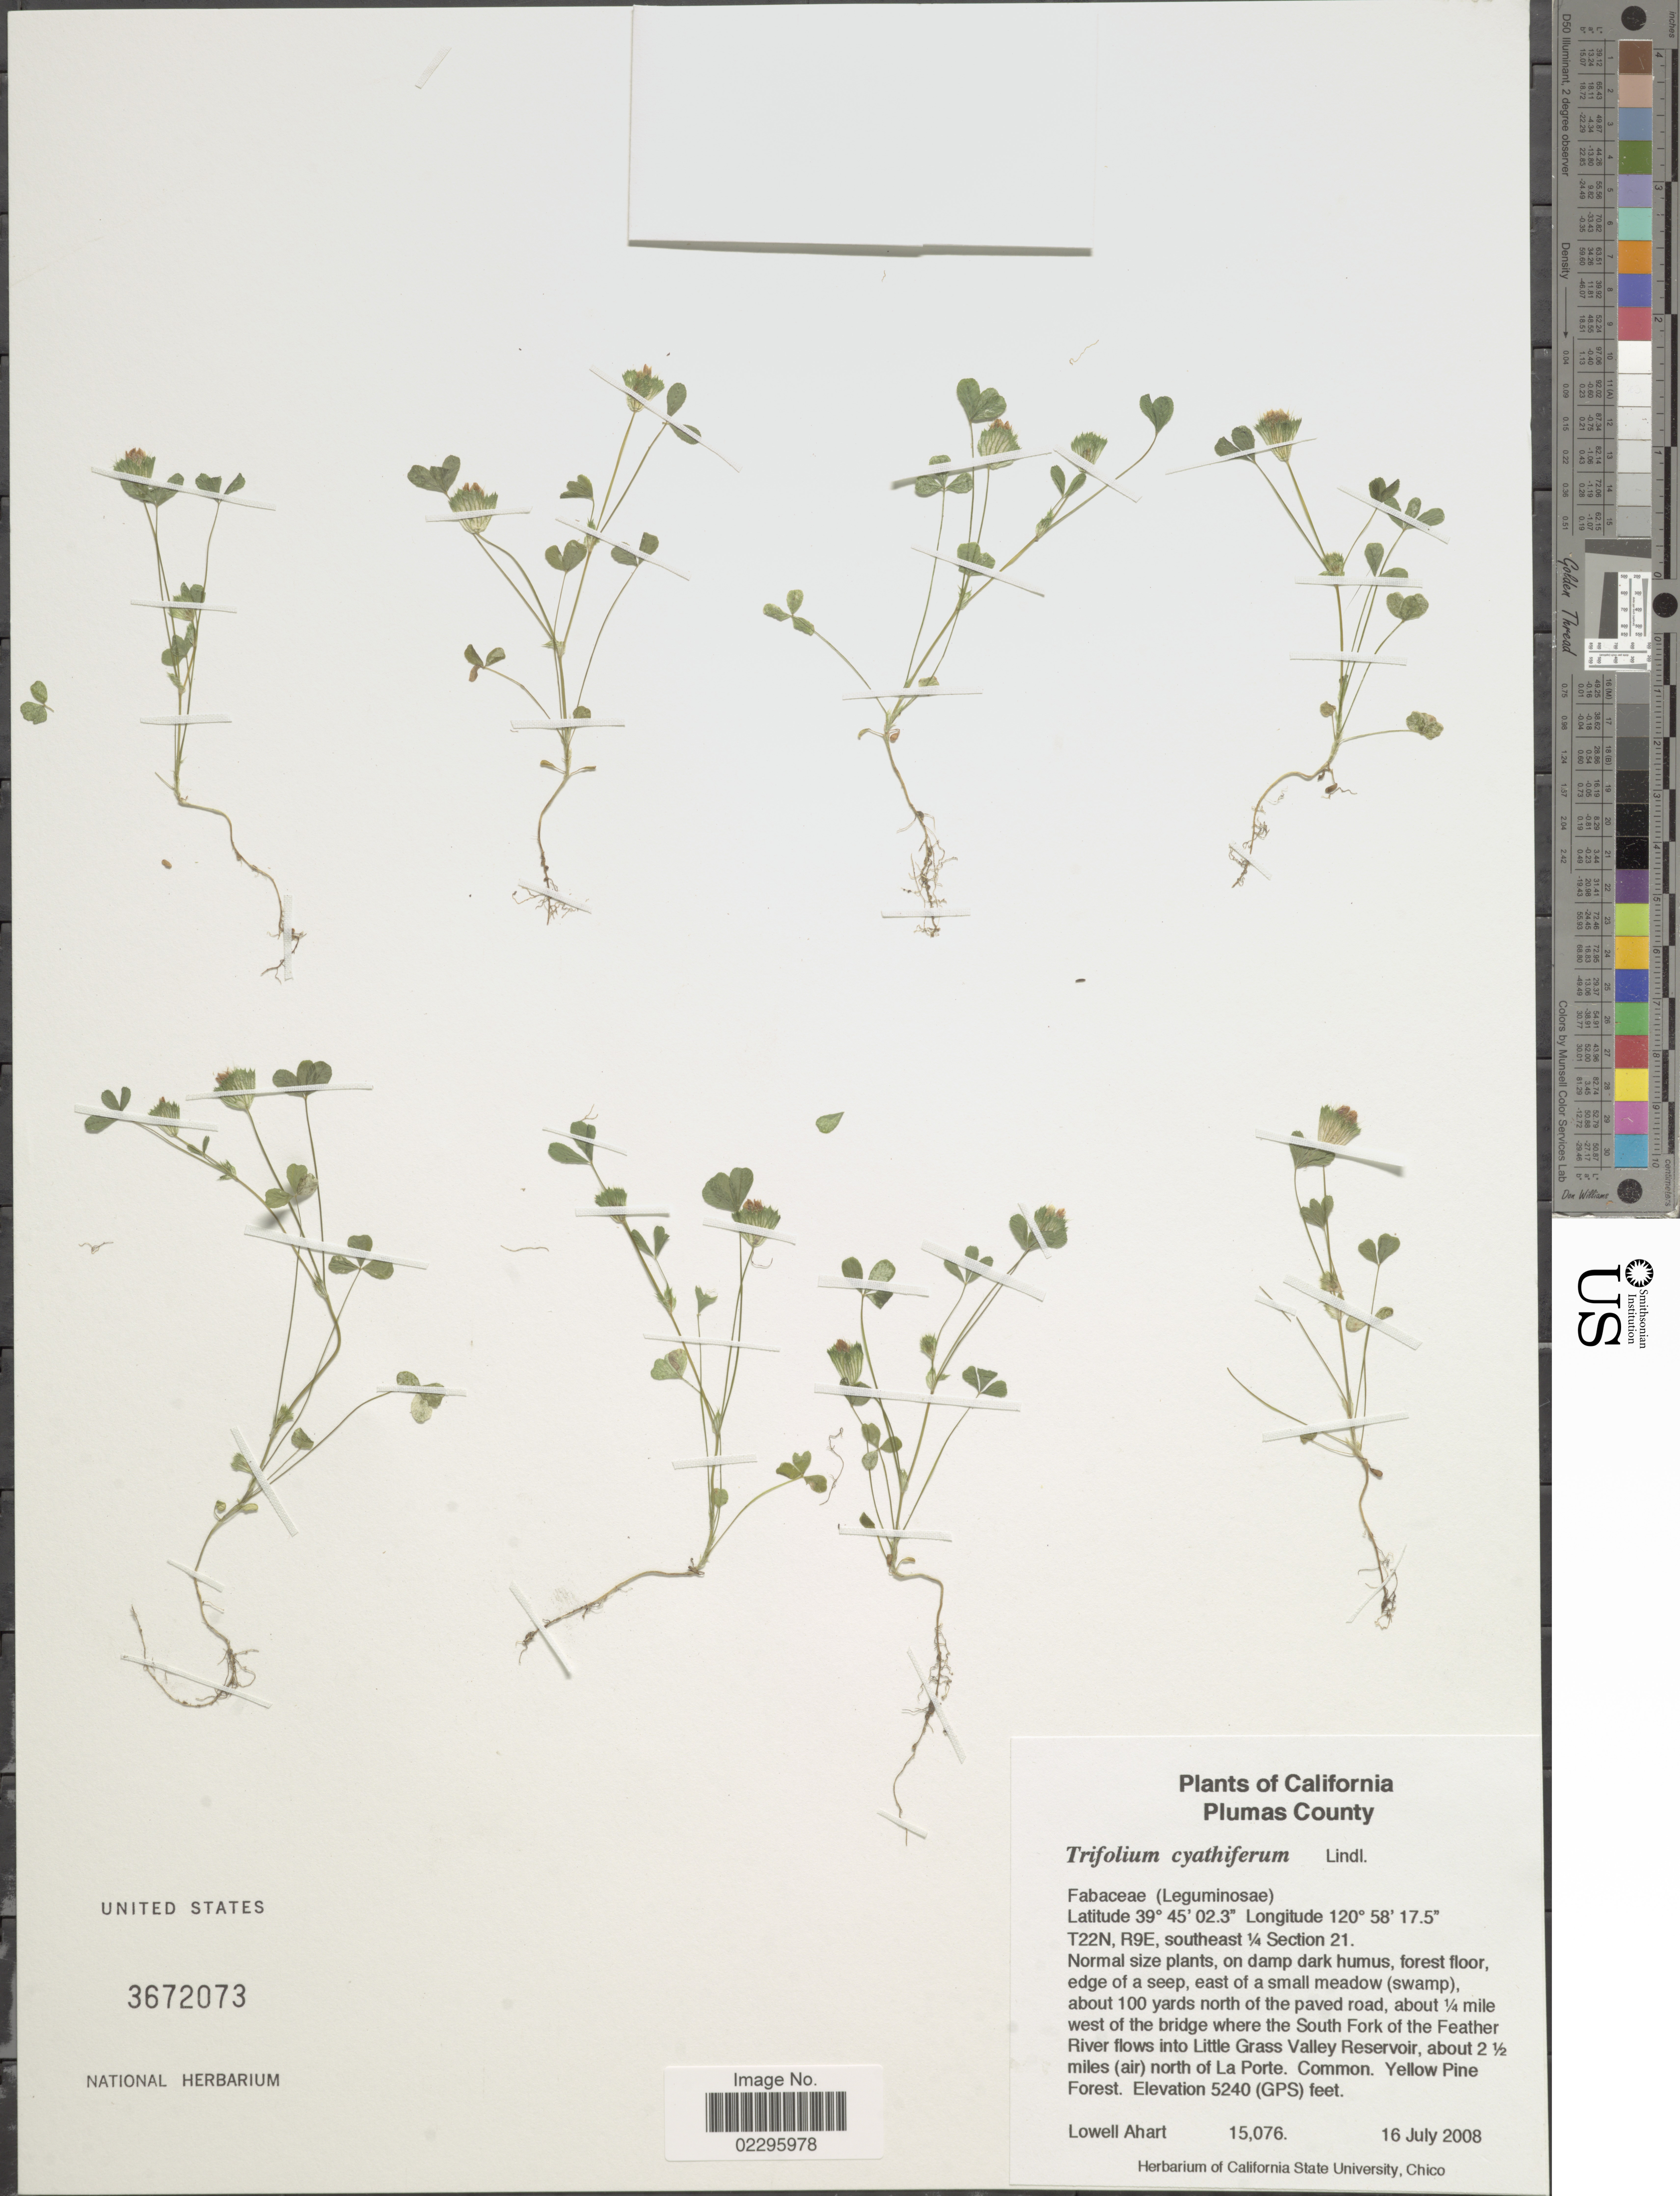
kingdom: Plantae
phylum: Tracheophyta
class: Magnoliopsida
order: Fabales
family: Fabaceae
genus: Trifolium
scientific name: Trifolium cyathiferum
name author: Lindl.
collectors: L. Ahart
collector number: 15076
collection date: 2008-07-16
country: United States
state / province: California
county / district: Plumas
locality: Plumas County, T22N, R9E, southeast 1/4 Section 21, edge of a seep, east of a small meadow (swamp), about 100 yards north of the paved road, about 1/4 mile west of the bridge where the South Fork of the Feather River flows into Little Grass Valley Reservoir, about 2 1/2 miles (air) north of La Porte, Yellow Pine Forest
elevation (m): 1597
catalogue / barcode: US 3672073